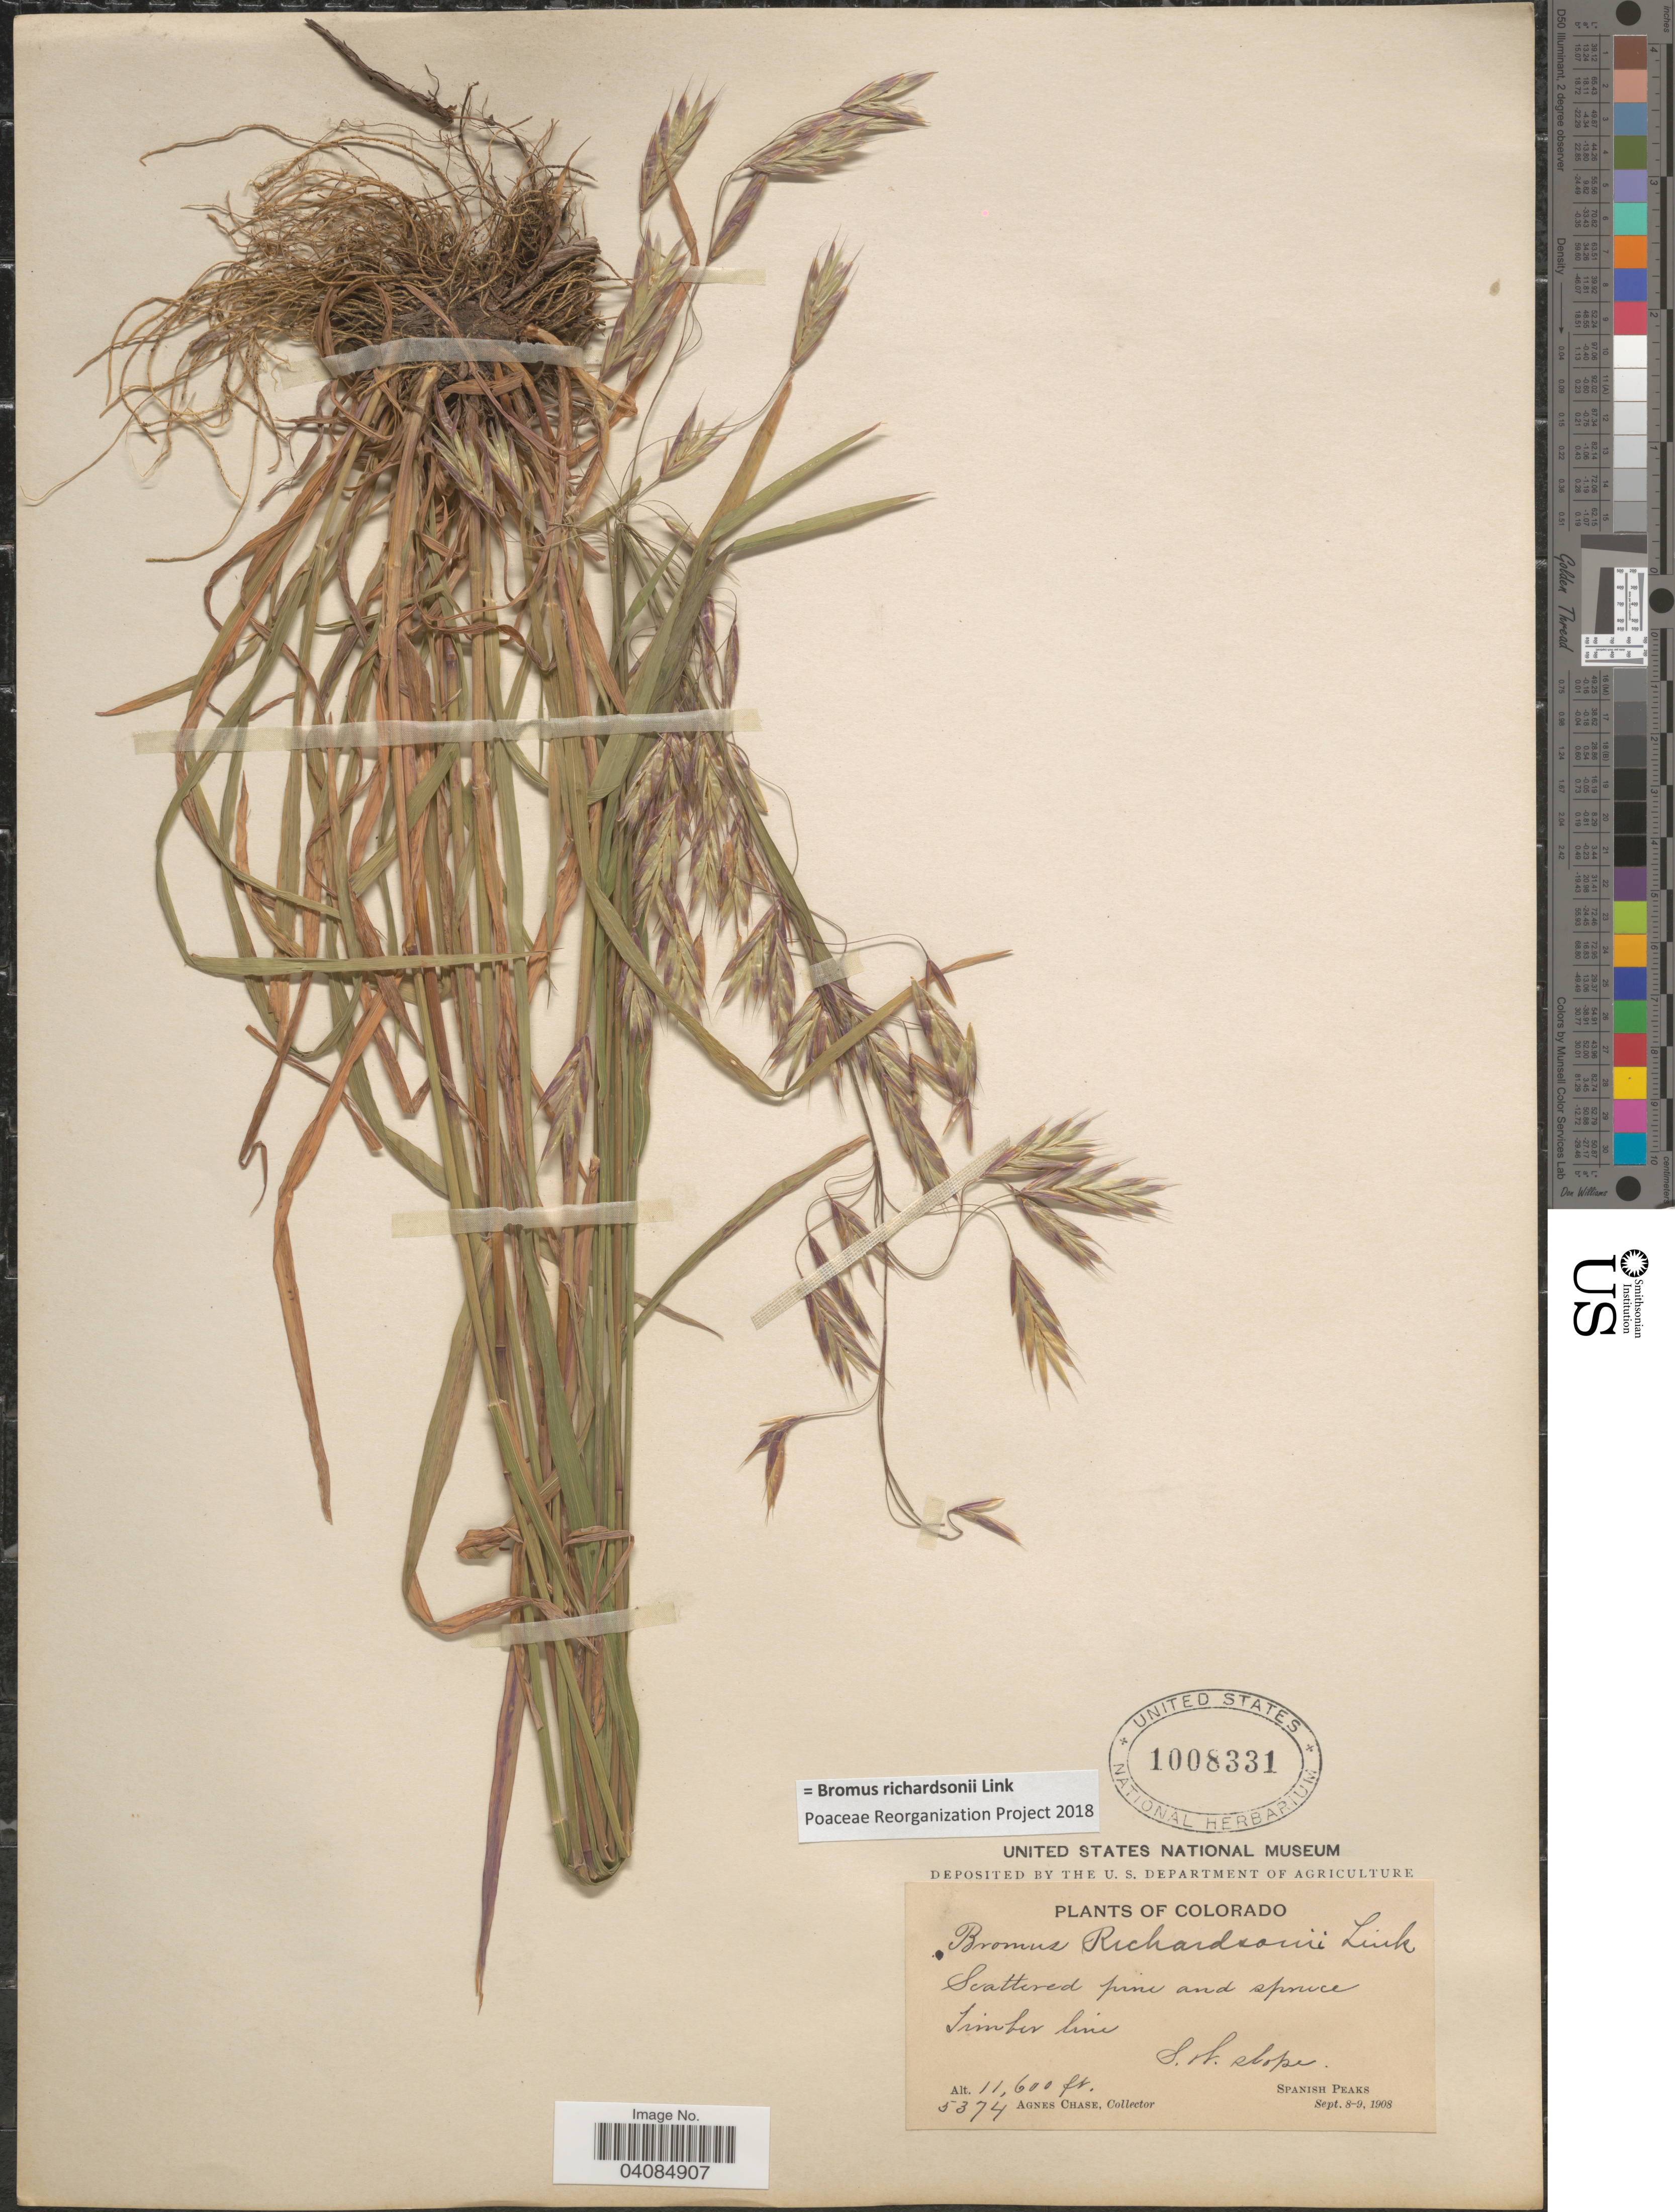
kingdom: Plantae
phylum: Tracheophyta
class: Liliopsida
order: Poales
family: Poaceae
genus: Bromus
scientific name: Bromus racemosus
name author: L.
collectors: A. Chase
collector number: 5374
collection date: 1908-09-08/1908-09-09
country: United States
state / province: Colorado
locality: Scattered pine and spruce timber line. S.W. slope. Spanish Peaks.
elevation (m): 3536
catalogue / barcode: US 1008331